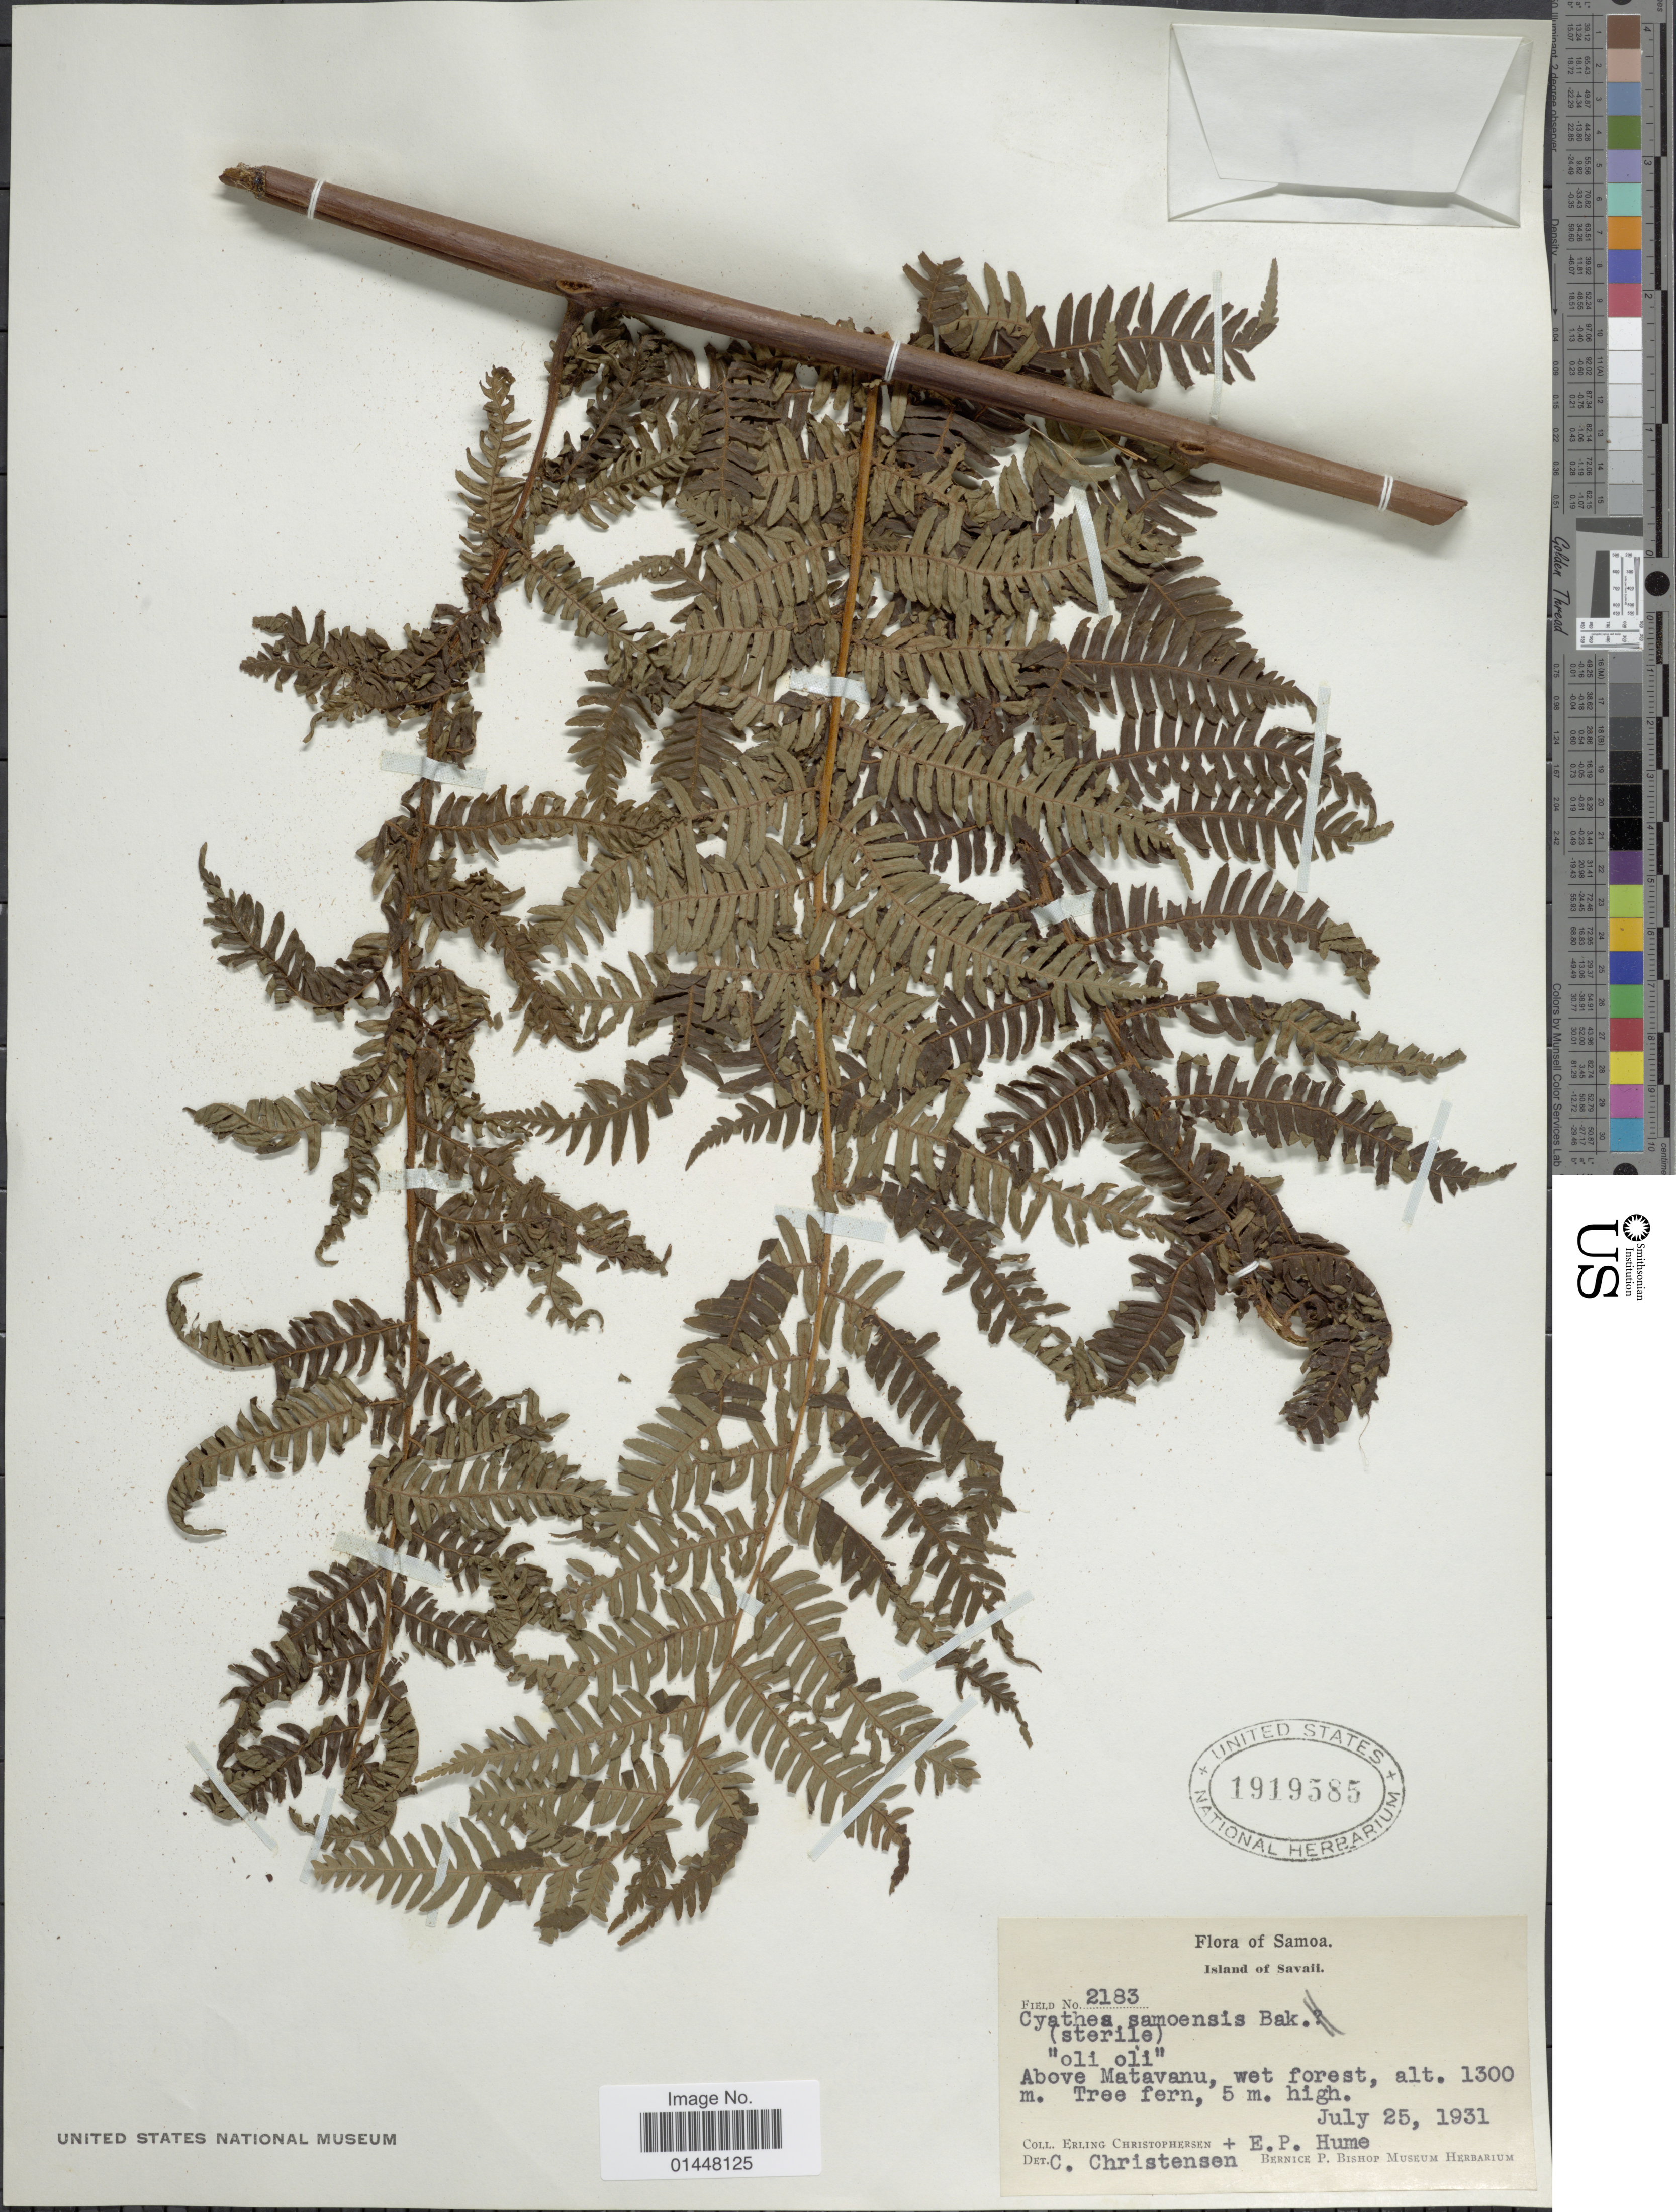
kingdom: Plantae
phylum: Tracheophyta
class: Polypodiopsida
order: Cyatheales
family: Cyatheaceae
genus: Sphaeropteris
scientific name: Sphaeropteris samoensis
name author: (Baker)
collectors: E. Christophersen & E. P. Hume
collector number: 2183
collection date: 1931-07-25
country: Samoa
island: Savai'i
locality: Samoa. Island of Savaii. Above Matavnu, wet forest.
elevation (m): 1300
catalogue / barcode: US 1919585